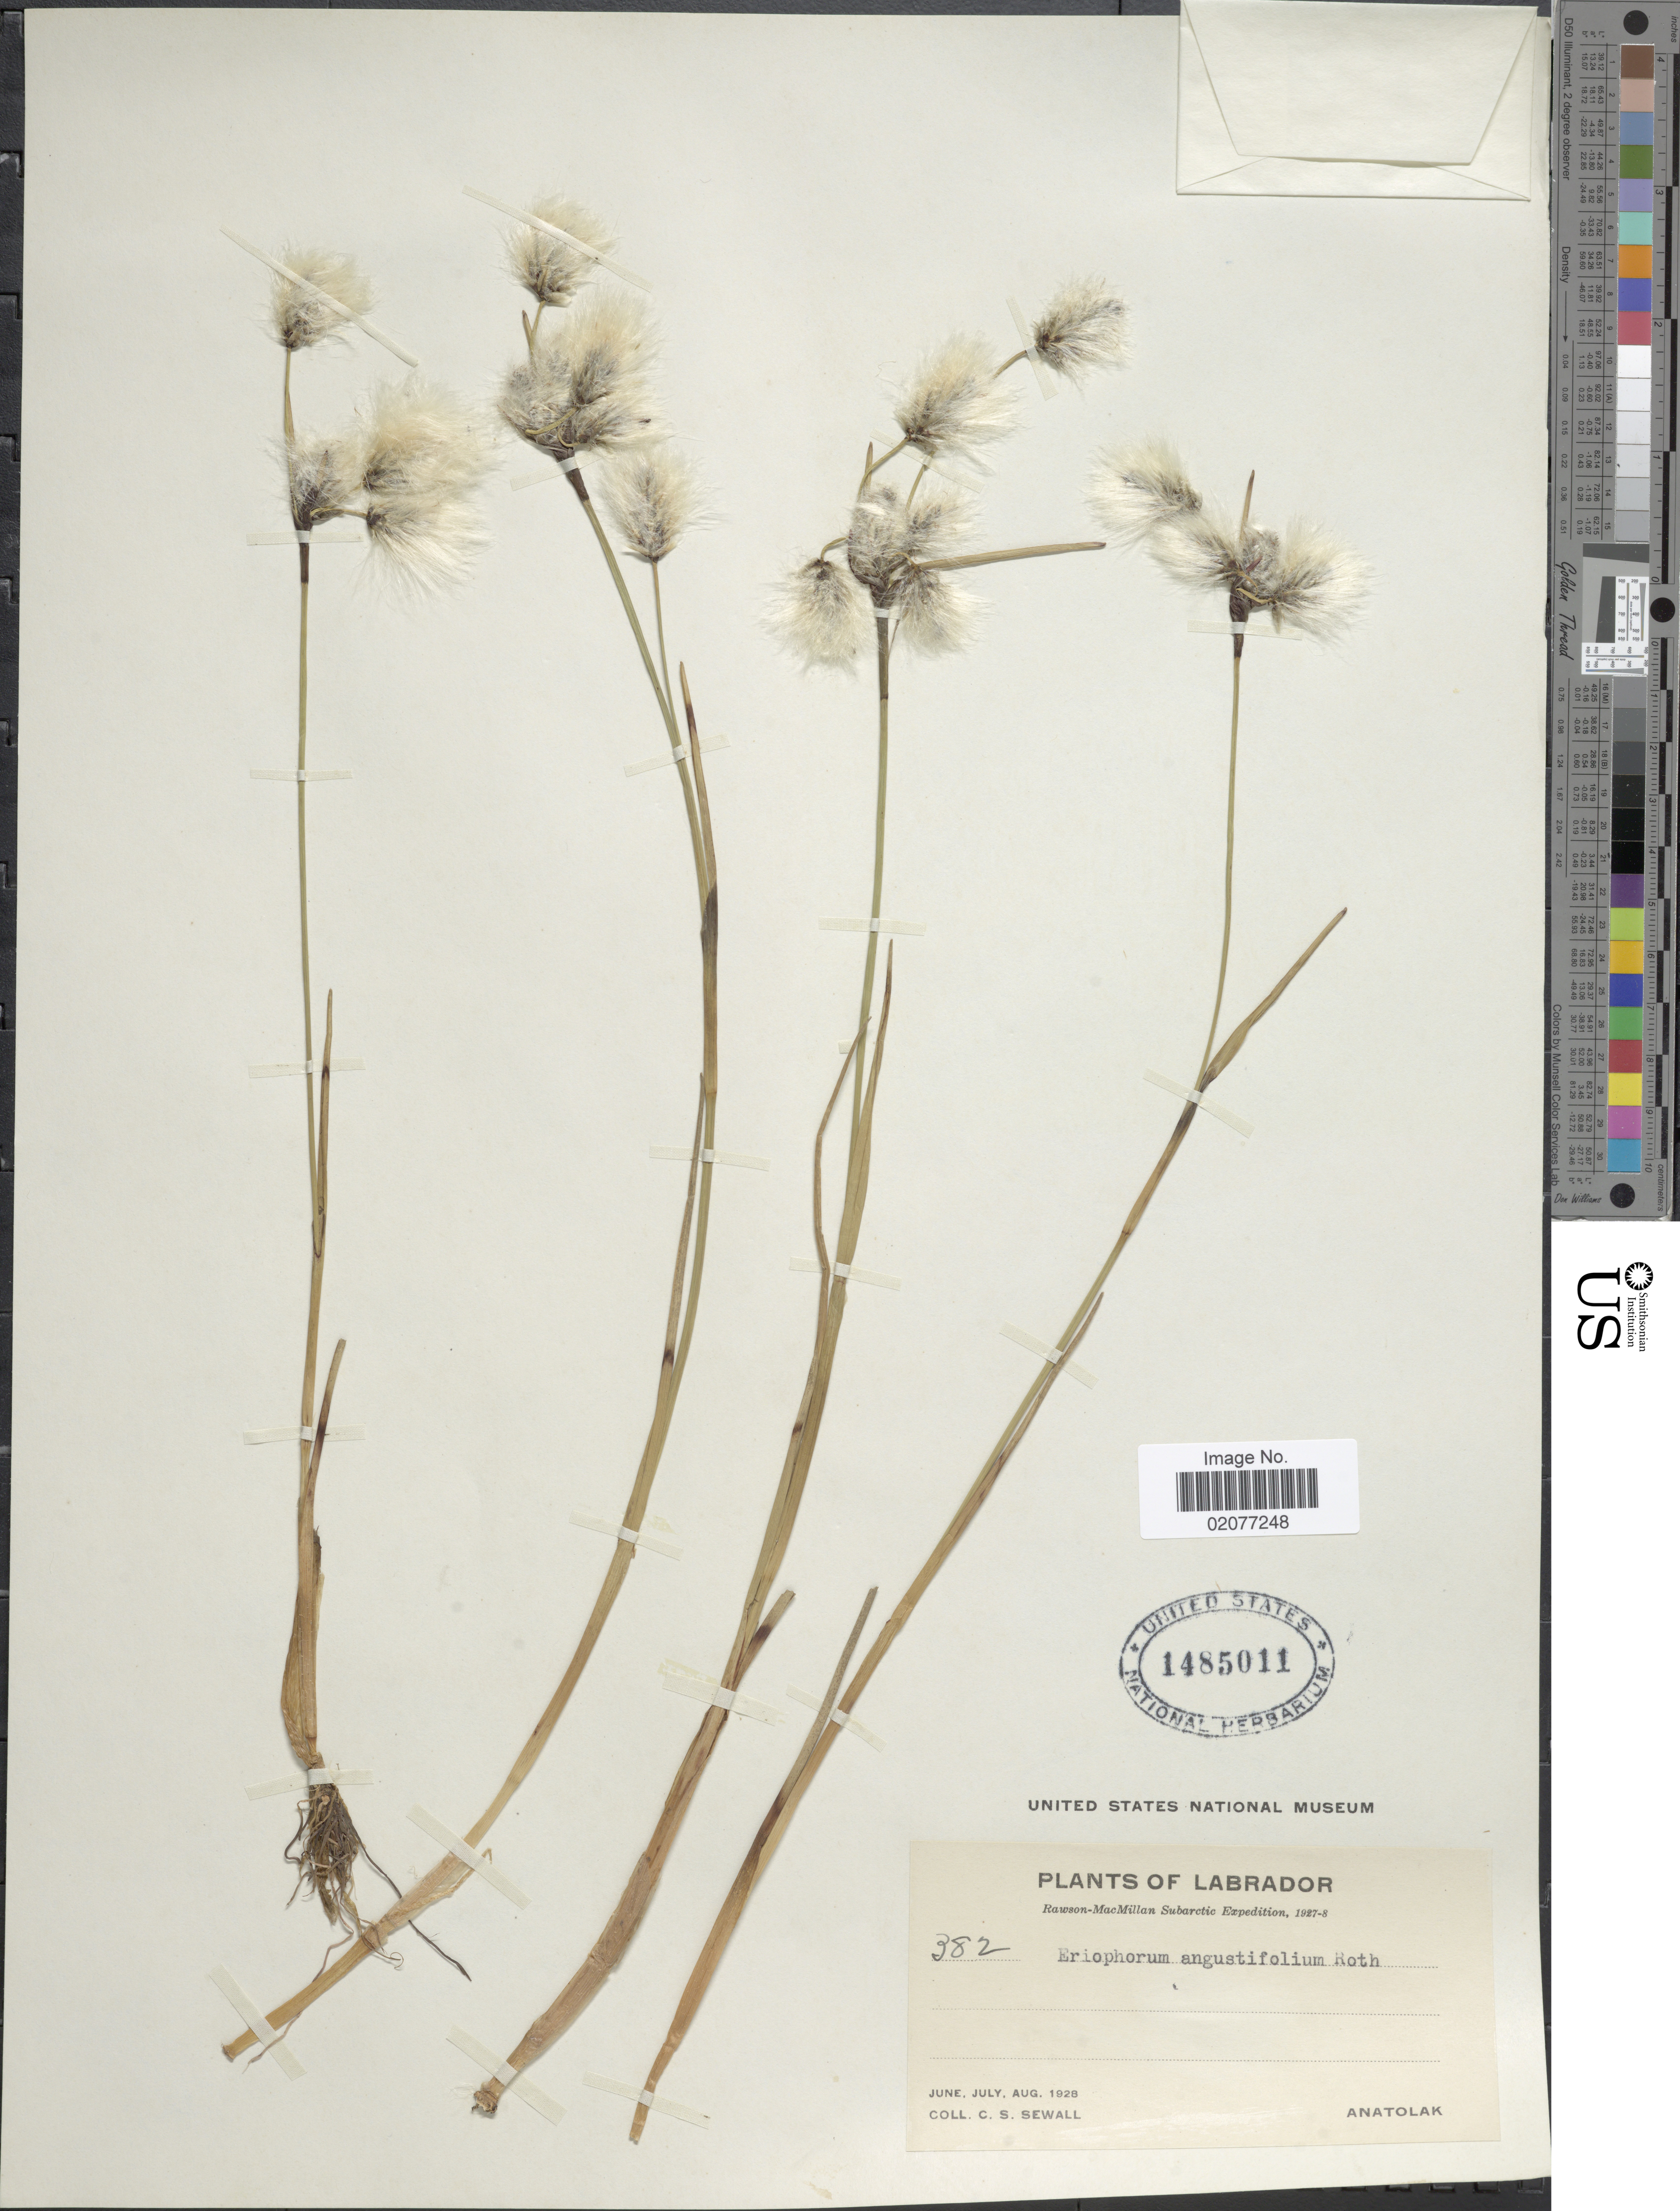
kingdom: Plantae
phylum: Tracheophyta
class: Liliopsida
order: Poales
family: Cyperaceae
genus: Eriophorum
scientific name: Eriophorum angustifolium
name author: Honck.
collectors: C. Sewall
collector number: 382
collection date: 1928-06/1928-08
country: Canada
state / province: Newfoundland and Labrador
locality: Labrador, Anatolak, Subarctic.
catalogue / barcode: US 1485011